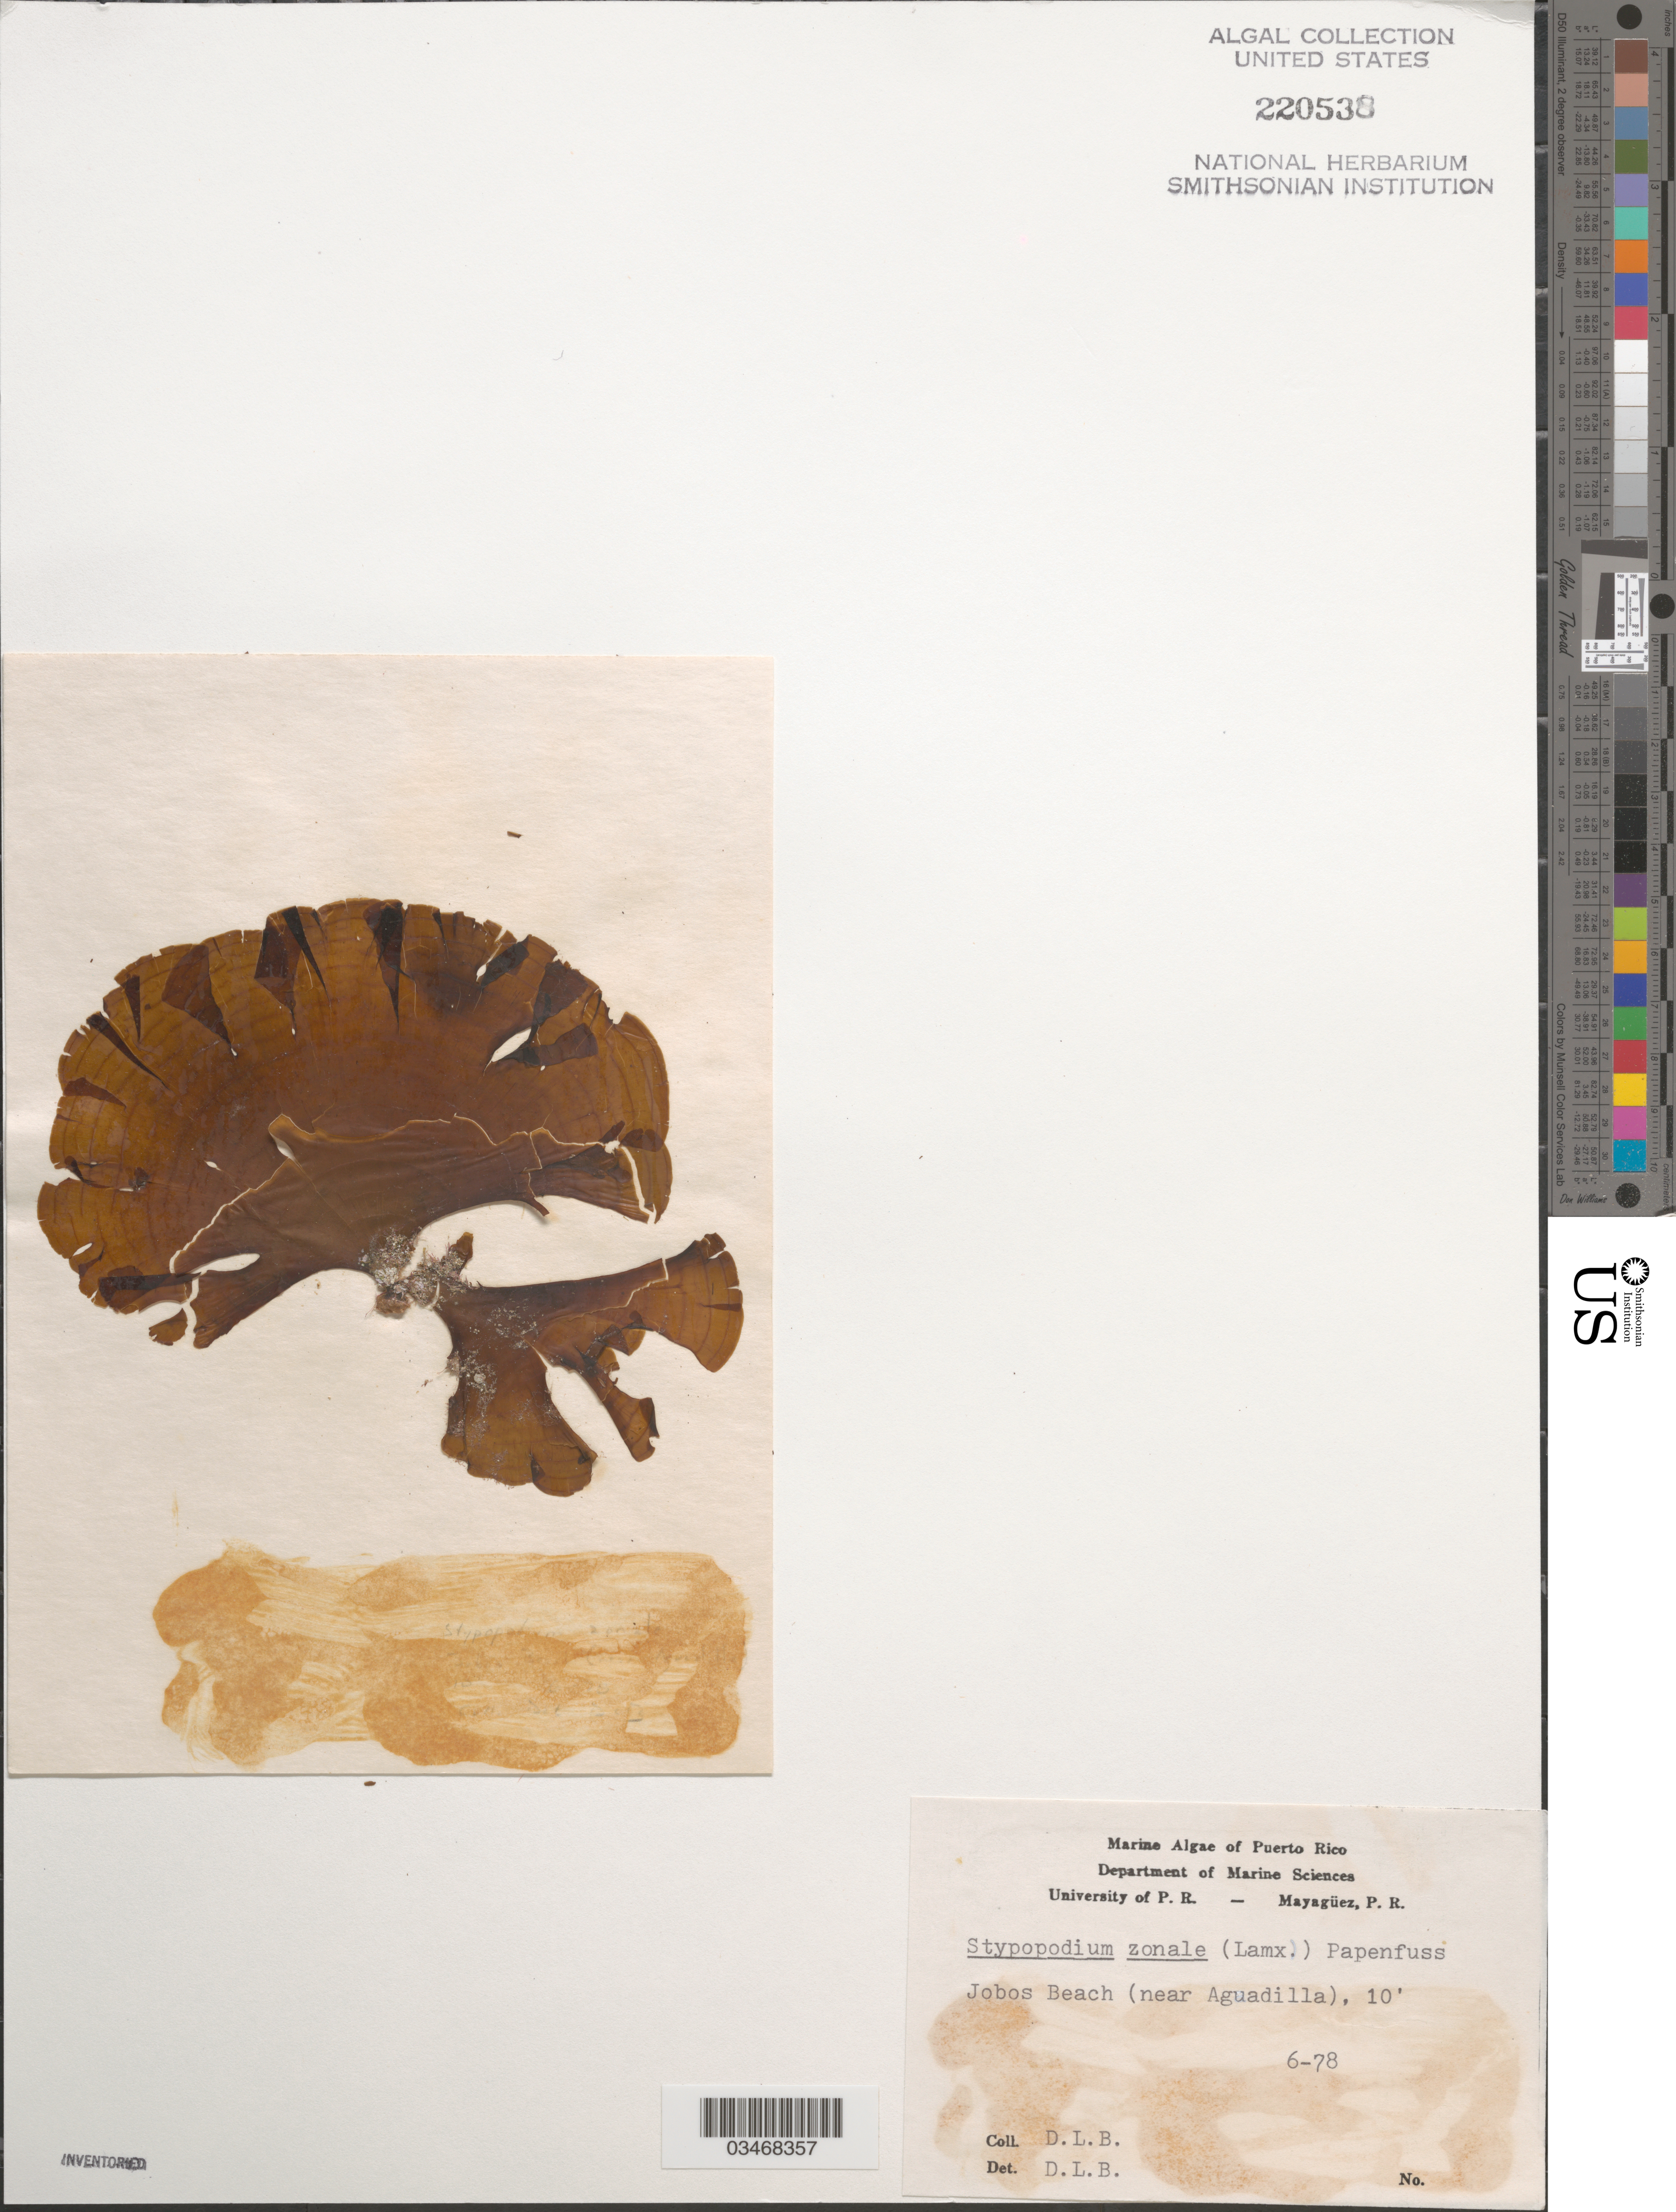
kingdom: Chromista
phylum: Ochrophyta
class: Phaeophyceae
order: Dictyotales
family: Dictyotaceae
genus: Stypopodium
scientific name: Stypopodium zonale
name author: (J.V.Lamouroux) Papenf.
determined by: Ballantine, D. L.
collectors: D.L. Ballantine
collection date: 1978-06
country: Puerto Rico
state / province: Aguadilla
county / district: Jobos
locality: Jobos Beach (near Aguadilla)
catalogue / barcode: US 220538